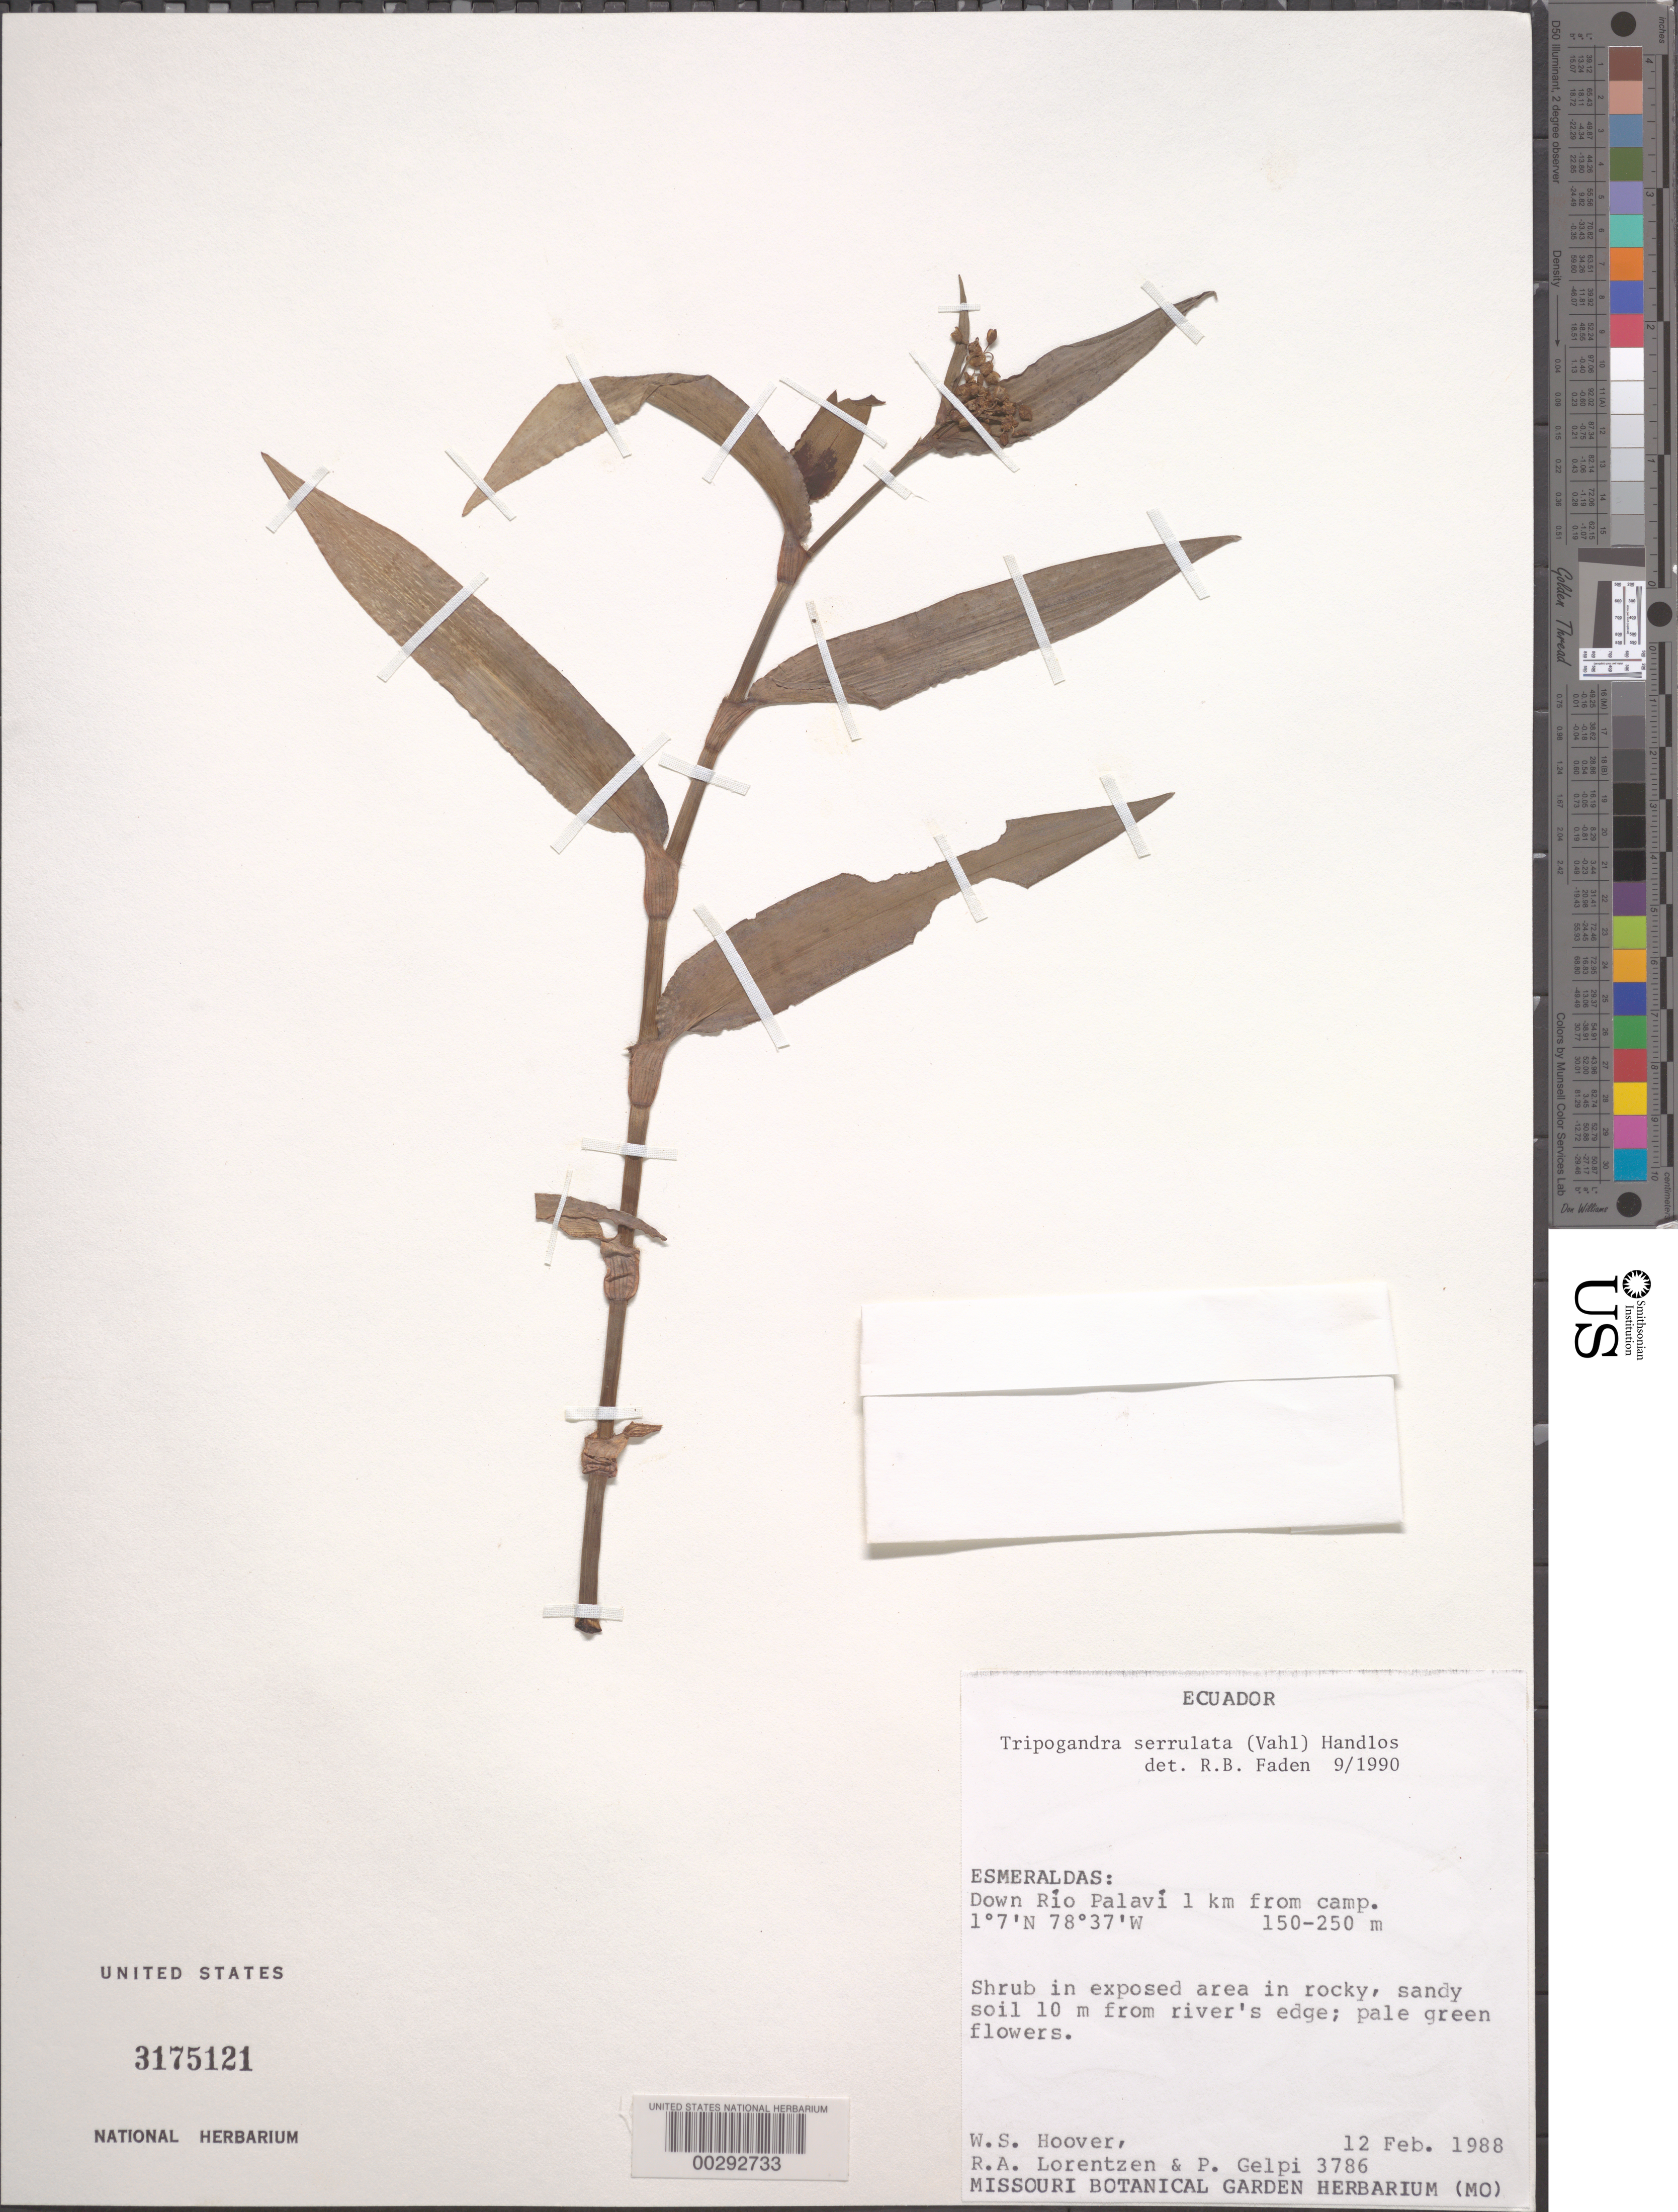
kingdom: Plantae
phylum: Tracheophyta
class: Liliopsida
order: Commelinales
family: Commelinaceae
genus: Tripogandra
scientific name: Tripogandra serrulata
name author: (Vahl) Handlos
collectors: W. S. Hoover, R. Lorentzen & P. Gelpi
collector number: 3786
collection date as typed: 12 Feb 1988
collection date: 1988-02-12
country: Ecuador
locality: Esmeraldas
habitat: In exposed area in rocky and sandy soil 30' from riveris edge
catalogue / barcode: US 3175121